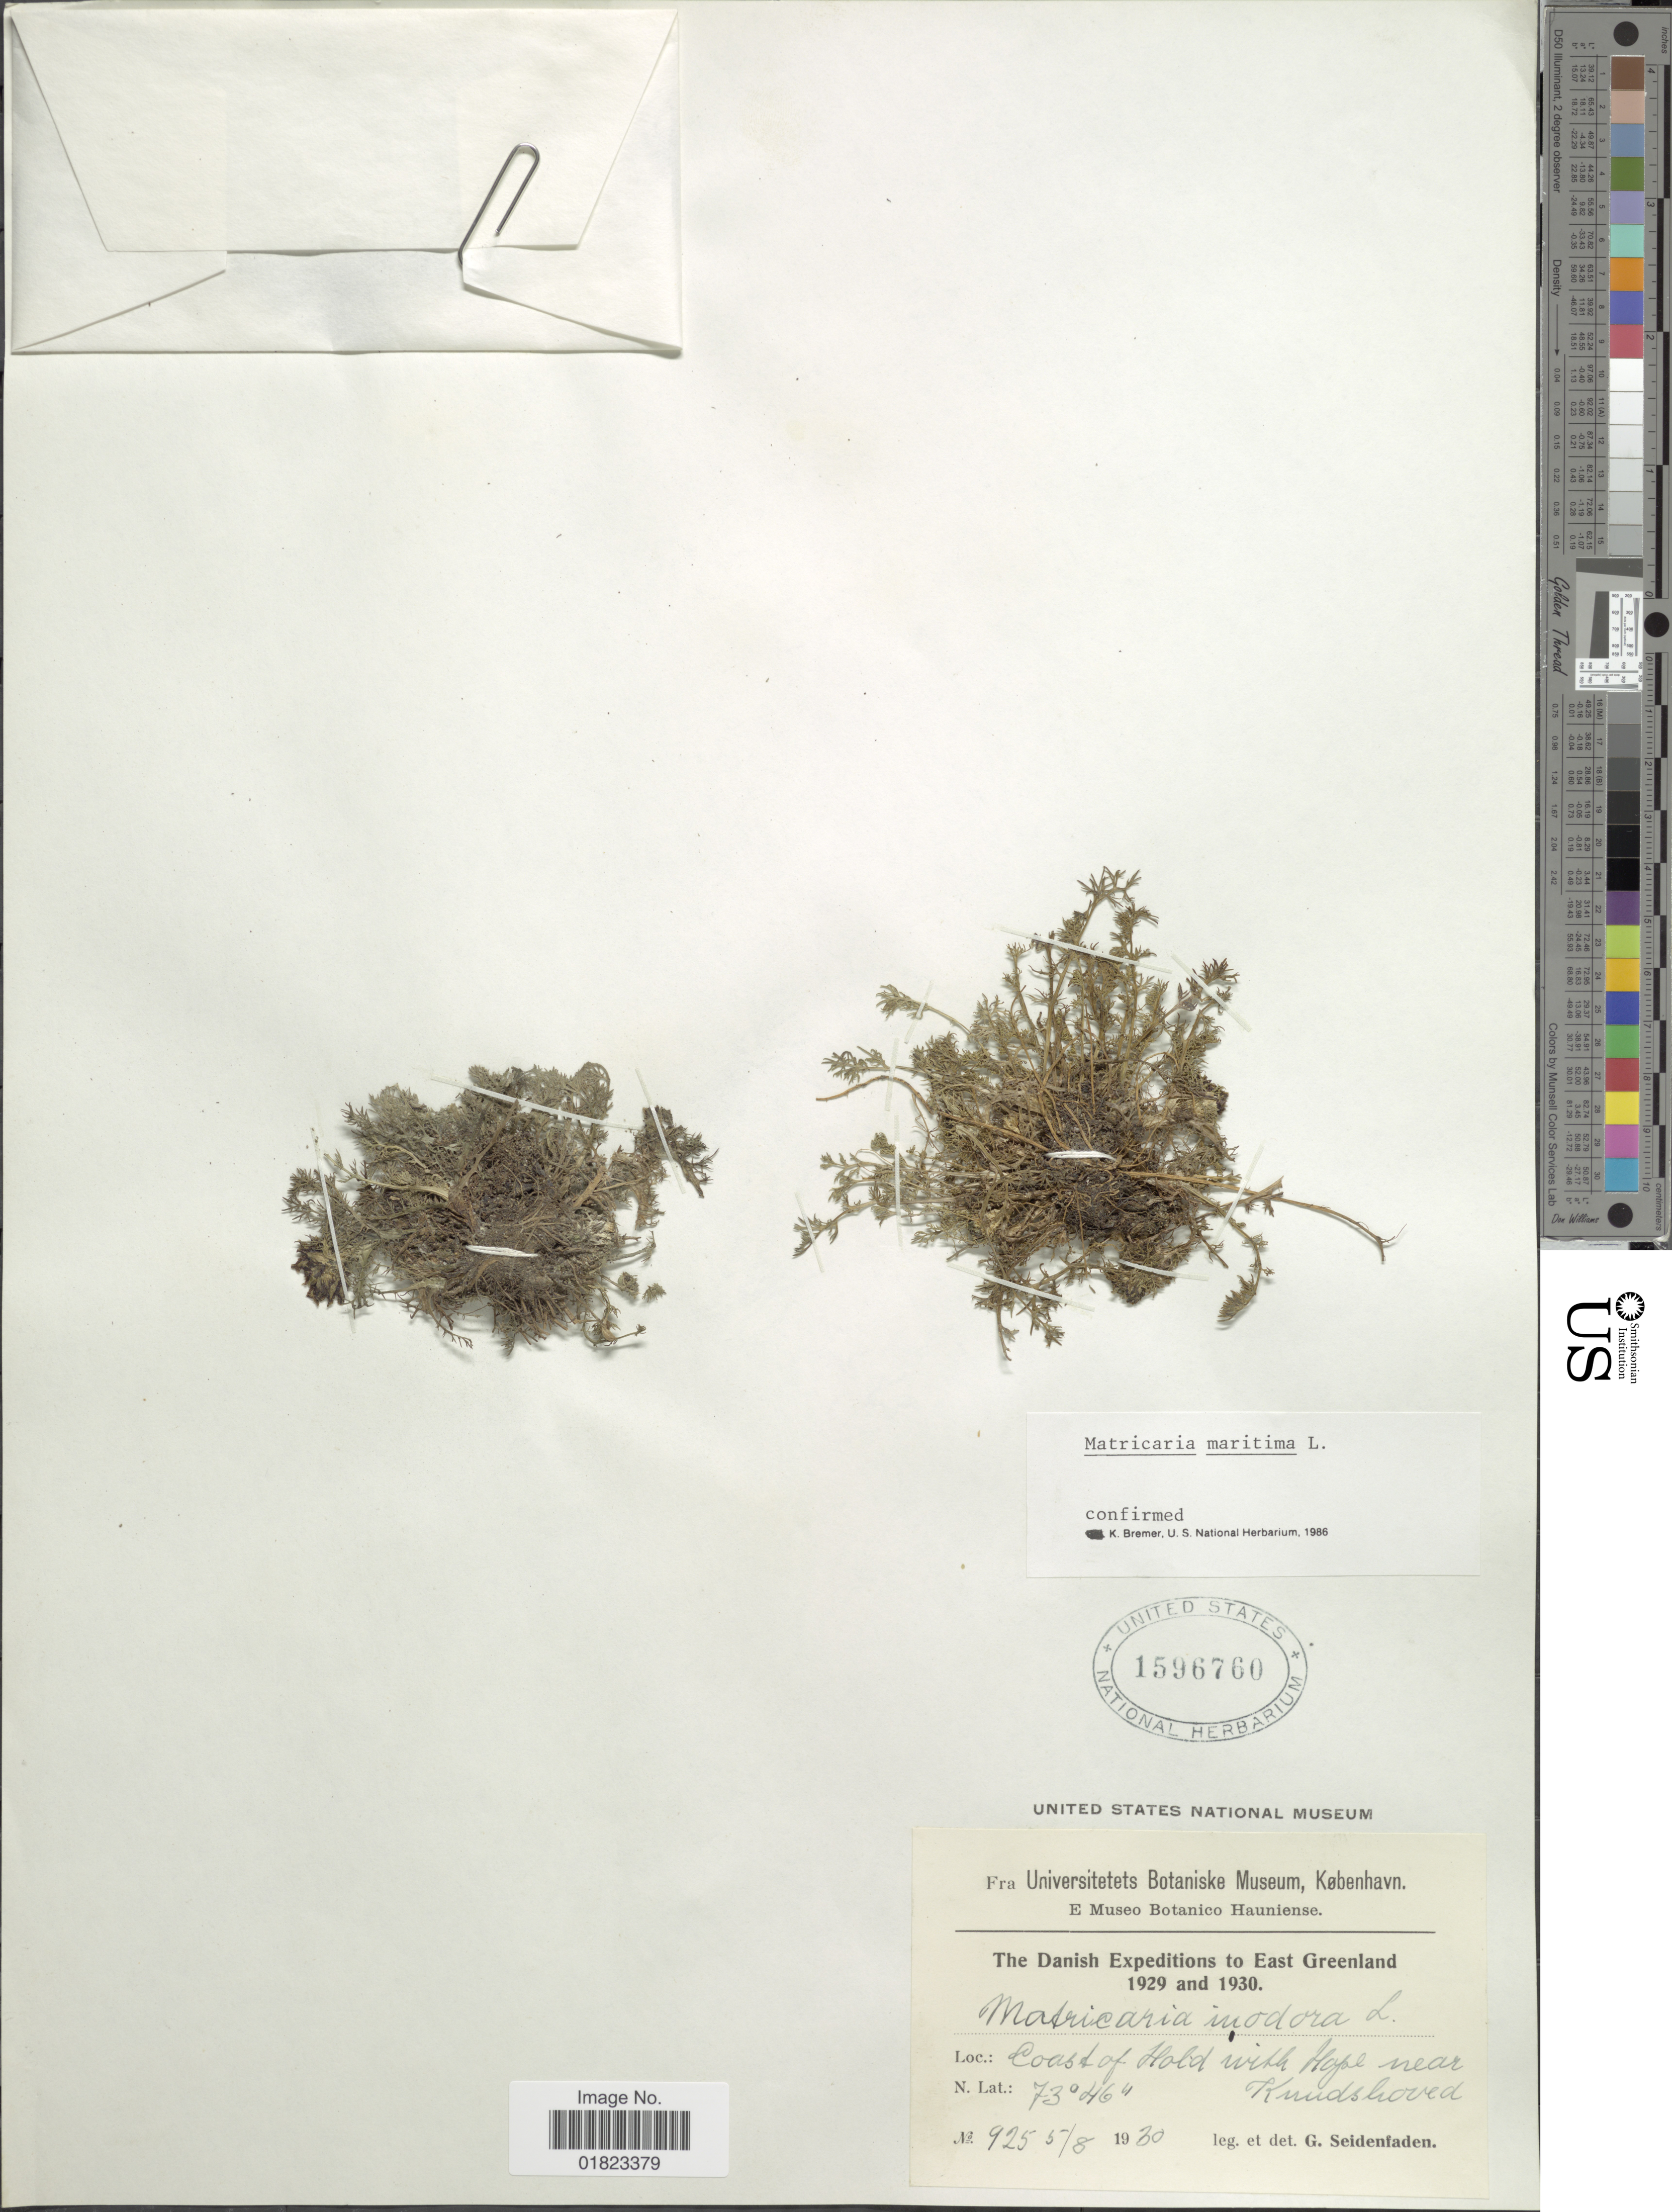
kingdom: Plantae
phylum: Tracheophyta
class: Magnoliopsida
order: Asterales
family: Asteraceae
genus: Tripleurospermum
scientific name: Tripleurospermum maritimum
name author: (L.) W.D.J. Koch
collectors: G. Seidenfaden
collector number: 925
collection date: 1930-08-05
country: Greenland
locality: East Greenland. Coast of Hold with Hope near Knudshoved.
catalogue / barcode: US 1596760